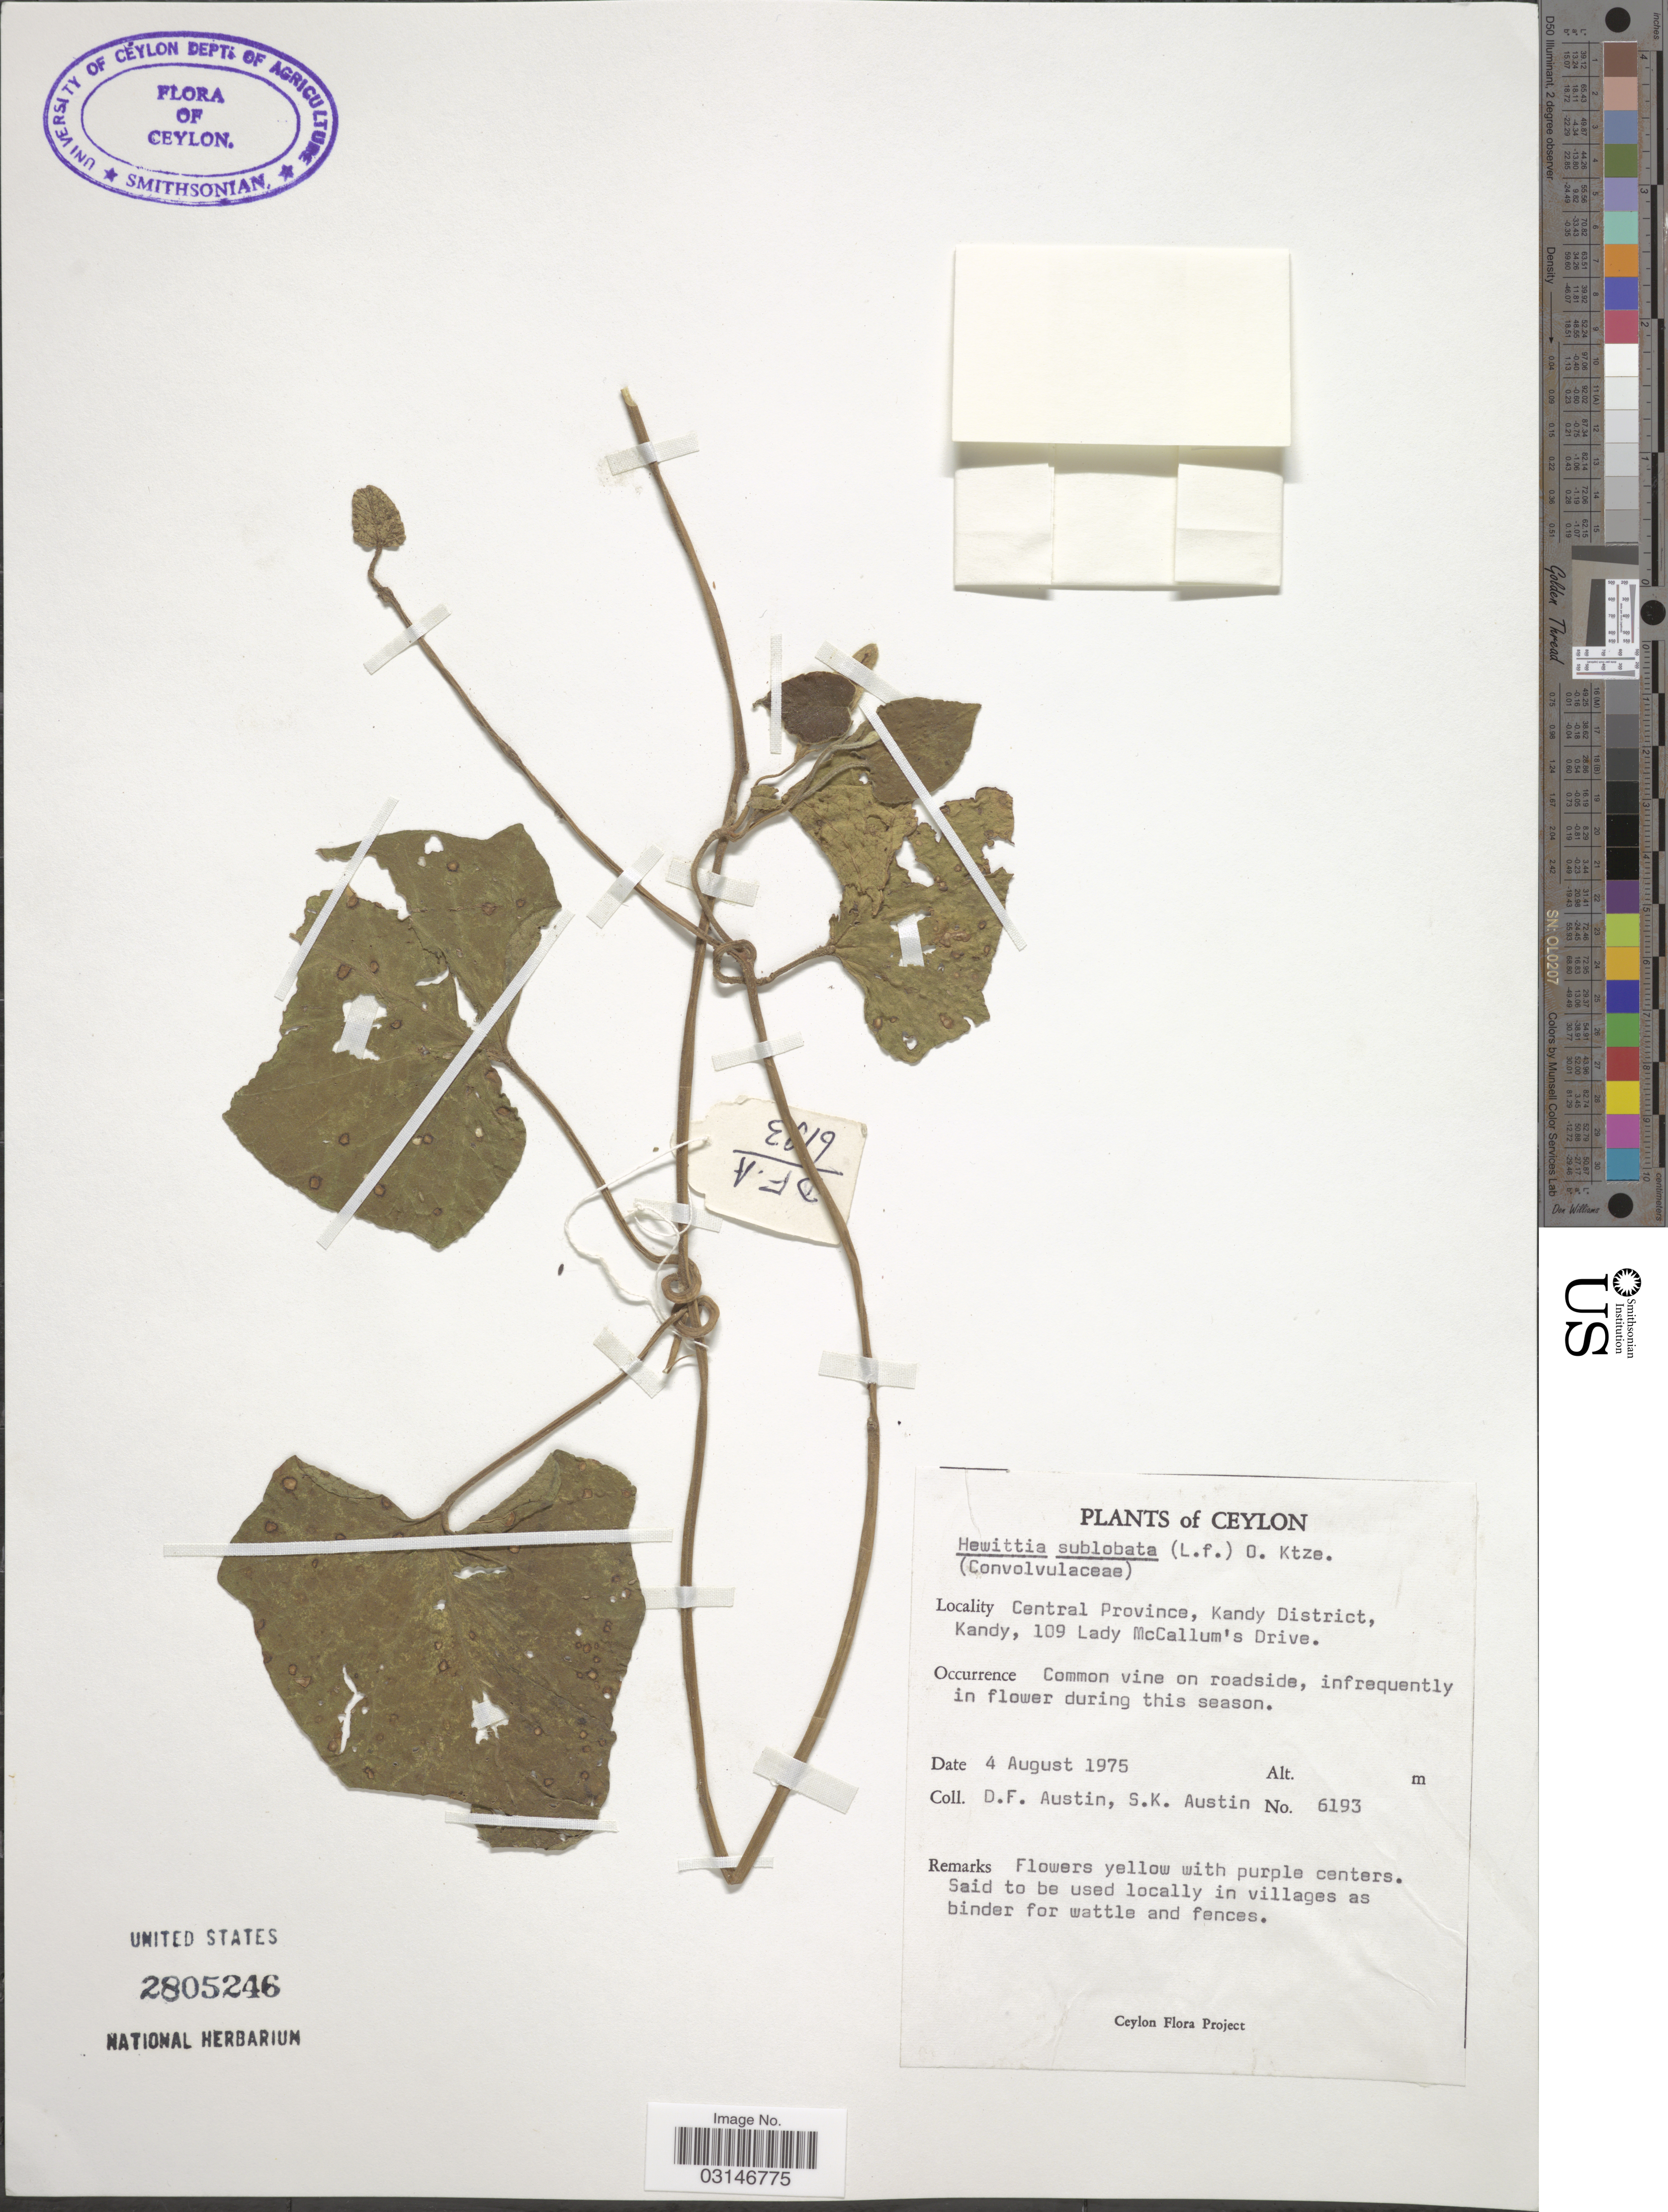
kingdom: Plantae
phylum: Tracheophyta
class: Magnoliopsida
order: Solanales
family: Convolvulaceae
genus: Hewittia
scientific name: Hewittia sublobata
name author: (L. f.) Kuntze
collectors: D. Austin & S. Austin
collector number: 6193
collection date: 1975-08-04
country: Sri Lanka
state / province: Central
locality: Ceylon, Kandy District, Kandy, 109 Lady McCallum's Drive.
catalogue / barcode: US 2805246